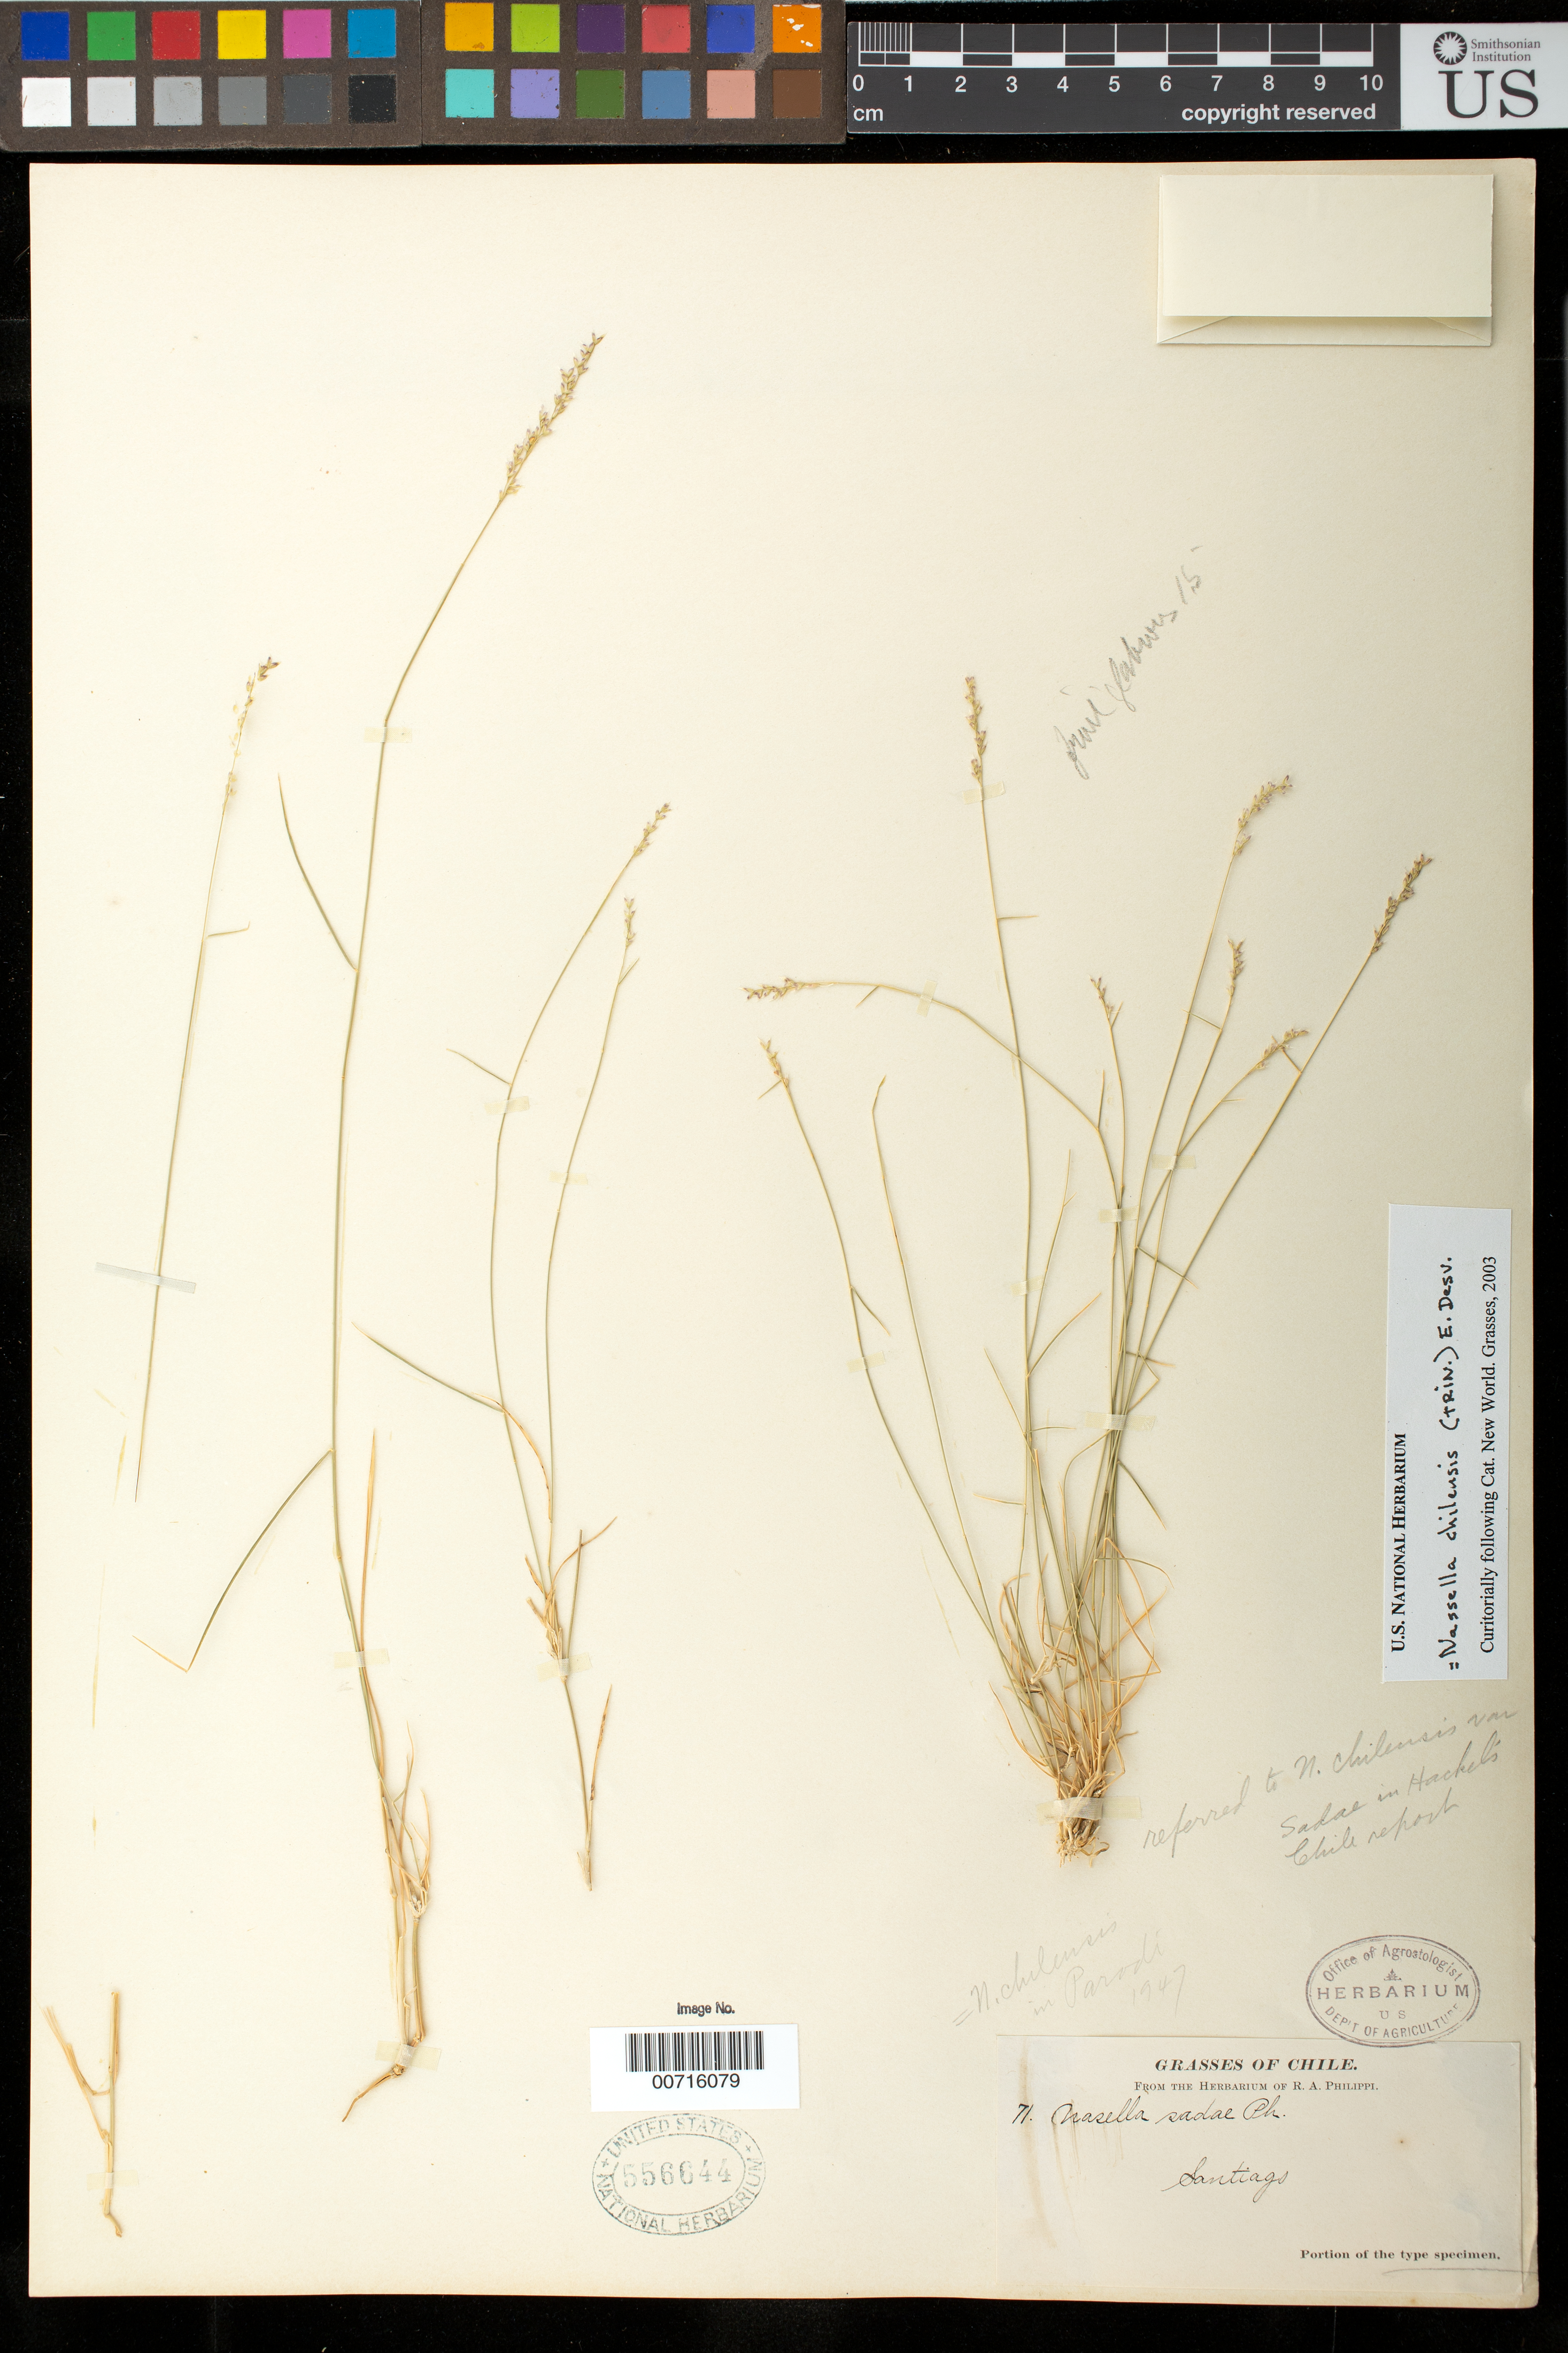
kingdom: Plantae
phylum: Tracheophyta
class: Liliopsida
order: Poales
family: Poaceae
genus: Nassella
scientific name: Nassella sadae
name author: Phil.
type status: Type Collection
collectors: R. A. Philippi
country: Chile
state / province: Región Metropolitana (RM)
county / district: Santiago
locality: Santiago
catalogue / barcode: US 556644